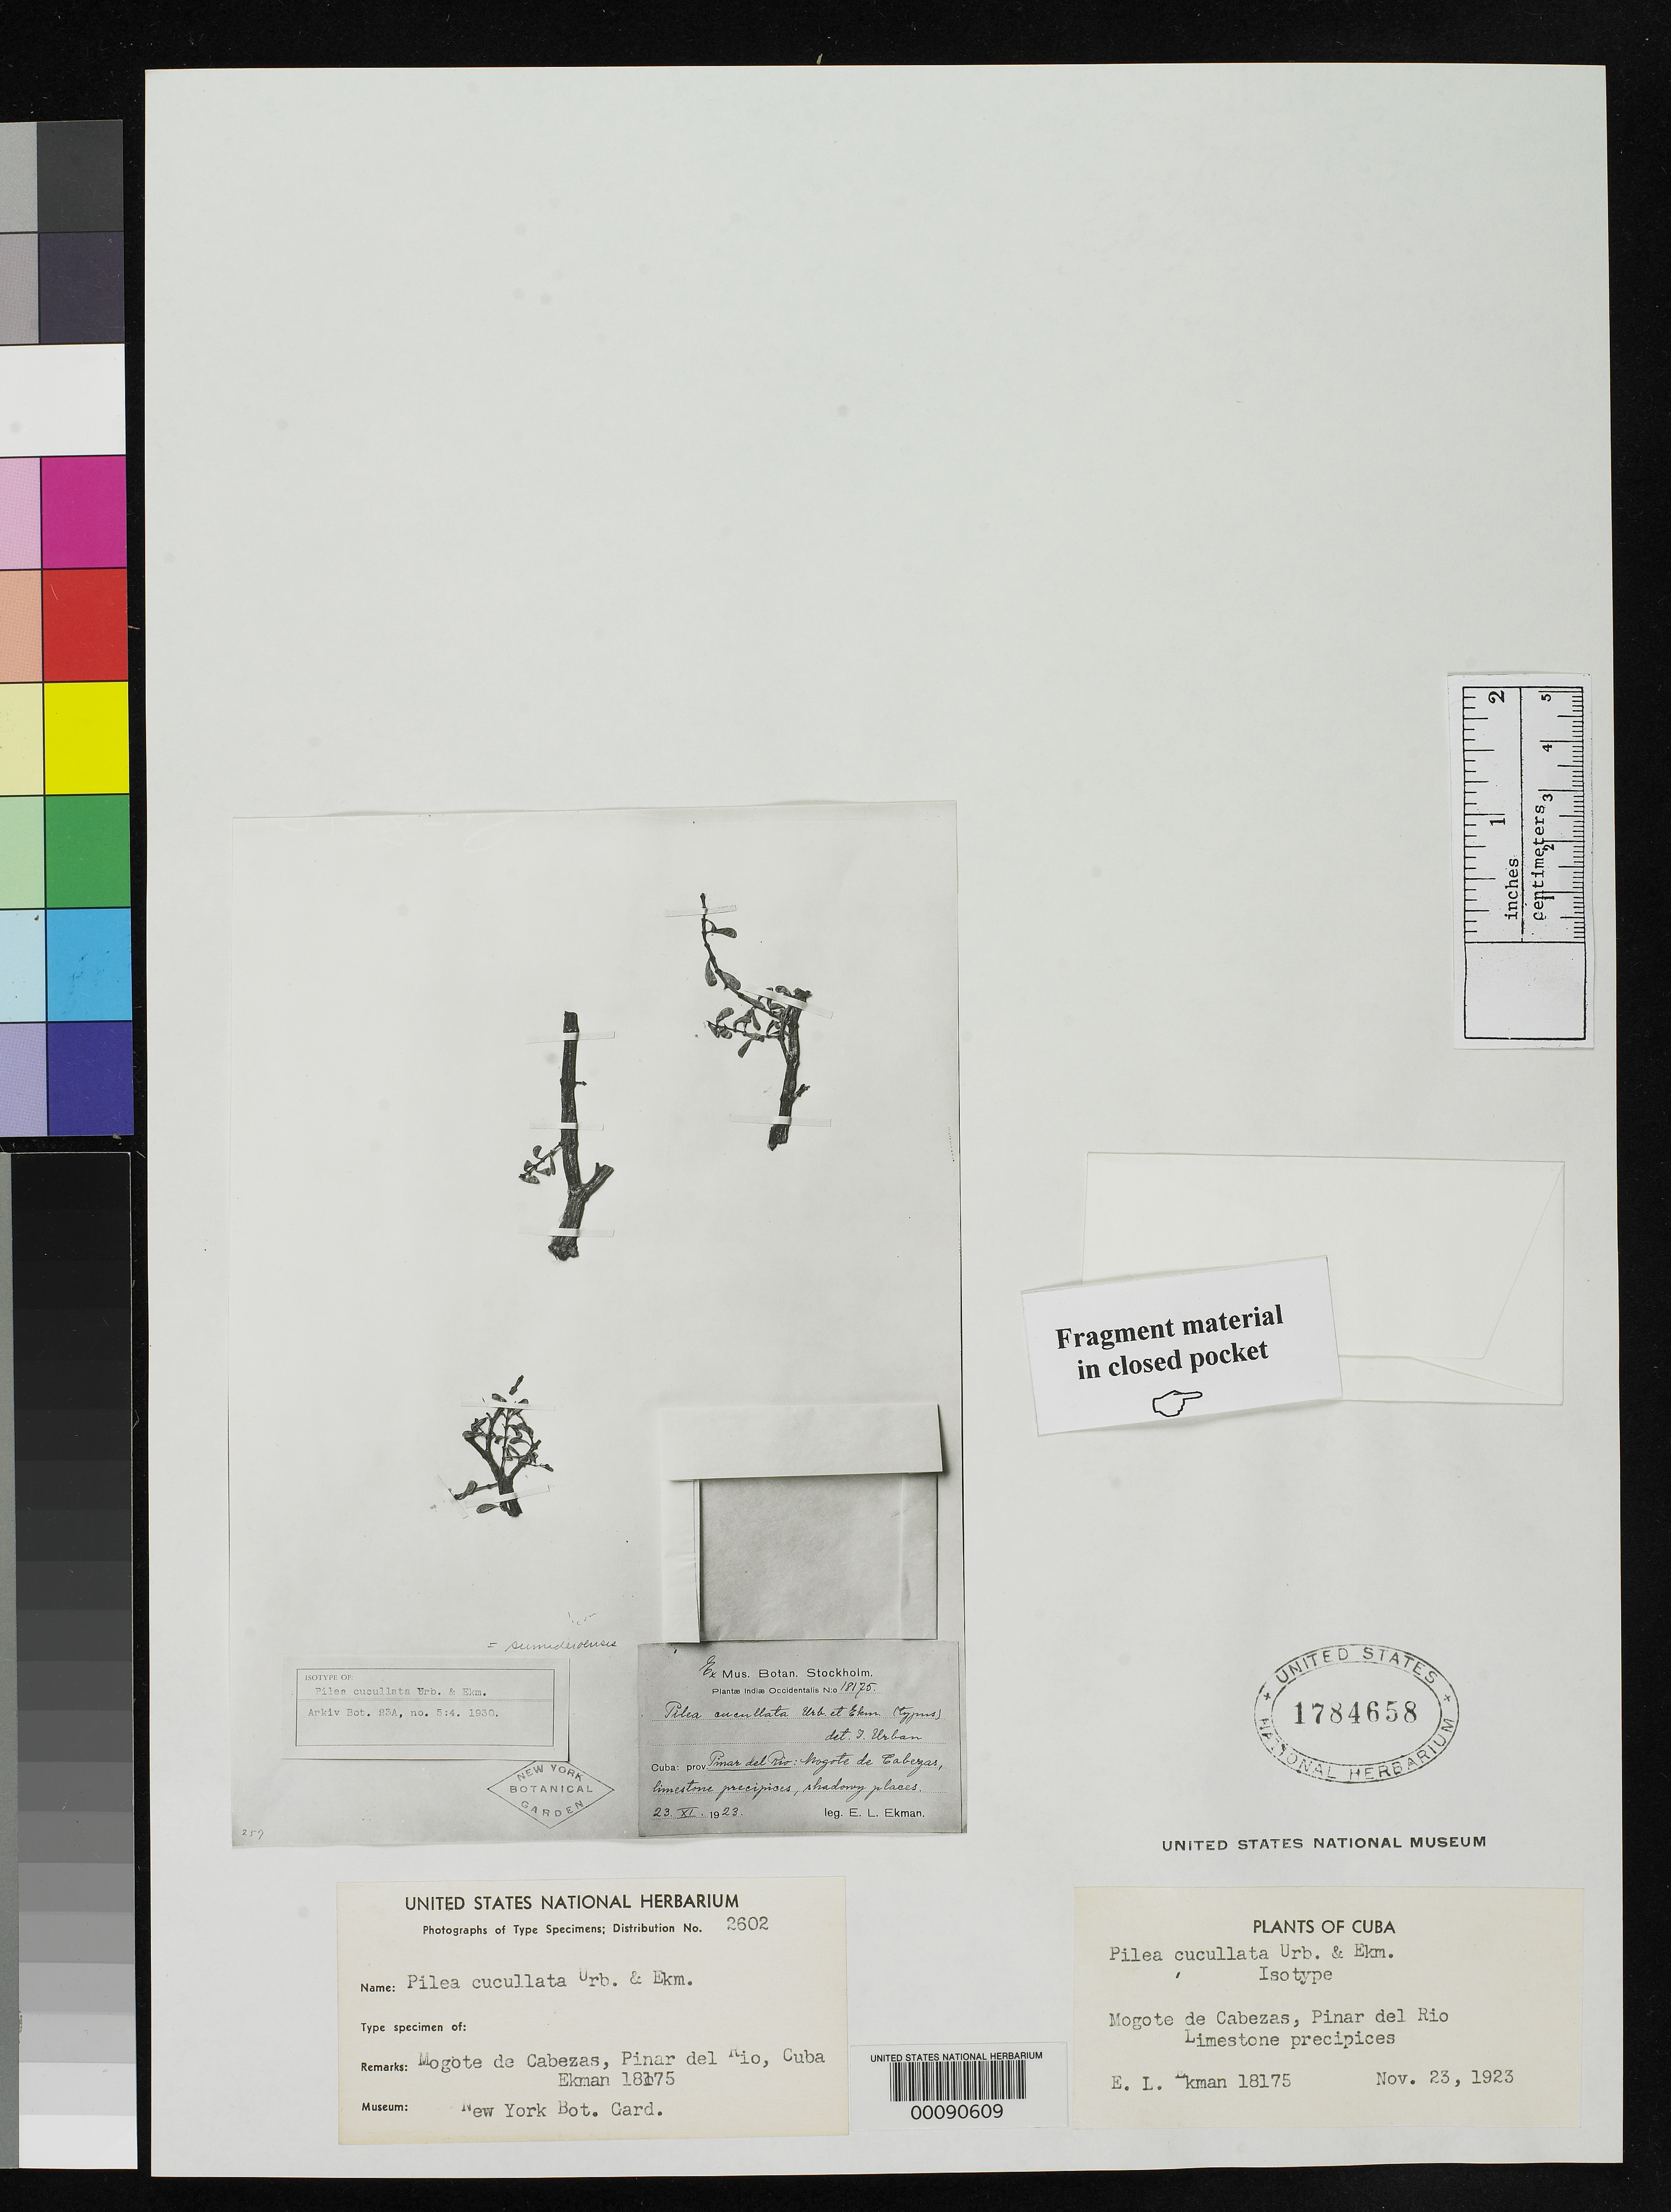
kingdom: Plantae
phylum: Tracheophyta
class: Magnoliopsida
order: Rosales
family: Urticaceae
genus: Pilea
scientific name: Pilea cucullata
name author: Urb. & Ekman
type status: Isotype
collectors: E. L. Ekman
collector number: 18175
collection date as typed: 23 Nov 1923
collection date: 1923-11-23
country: Cuba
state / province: Pinar del Río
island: Greater Antilles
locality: Mogote de Cabezas.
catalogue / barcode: US 1784658